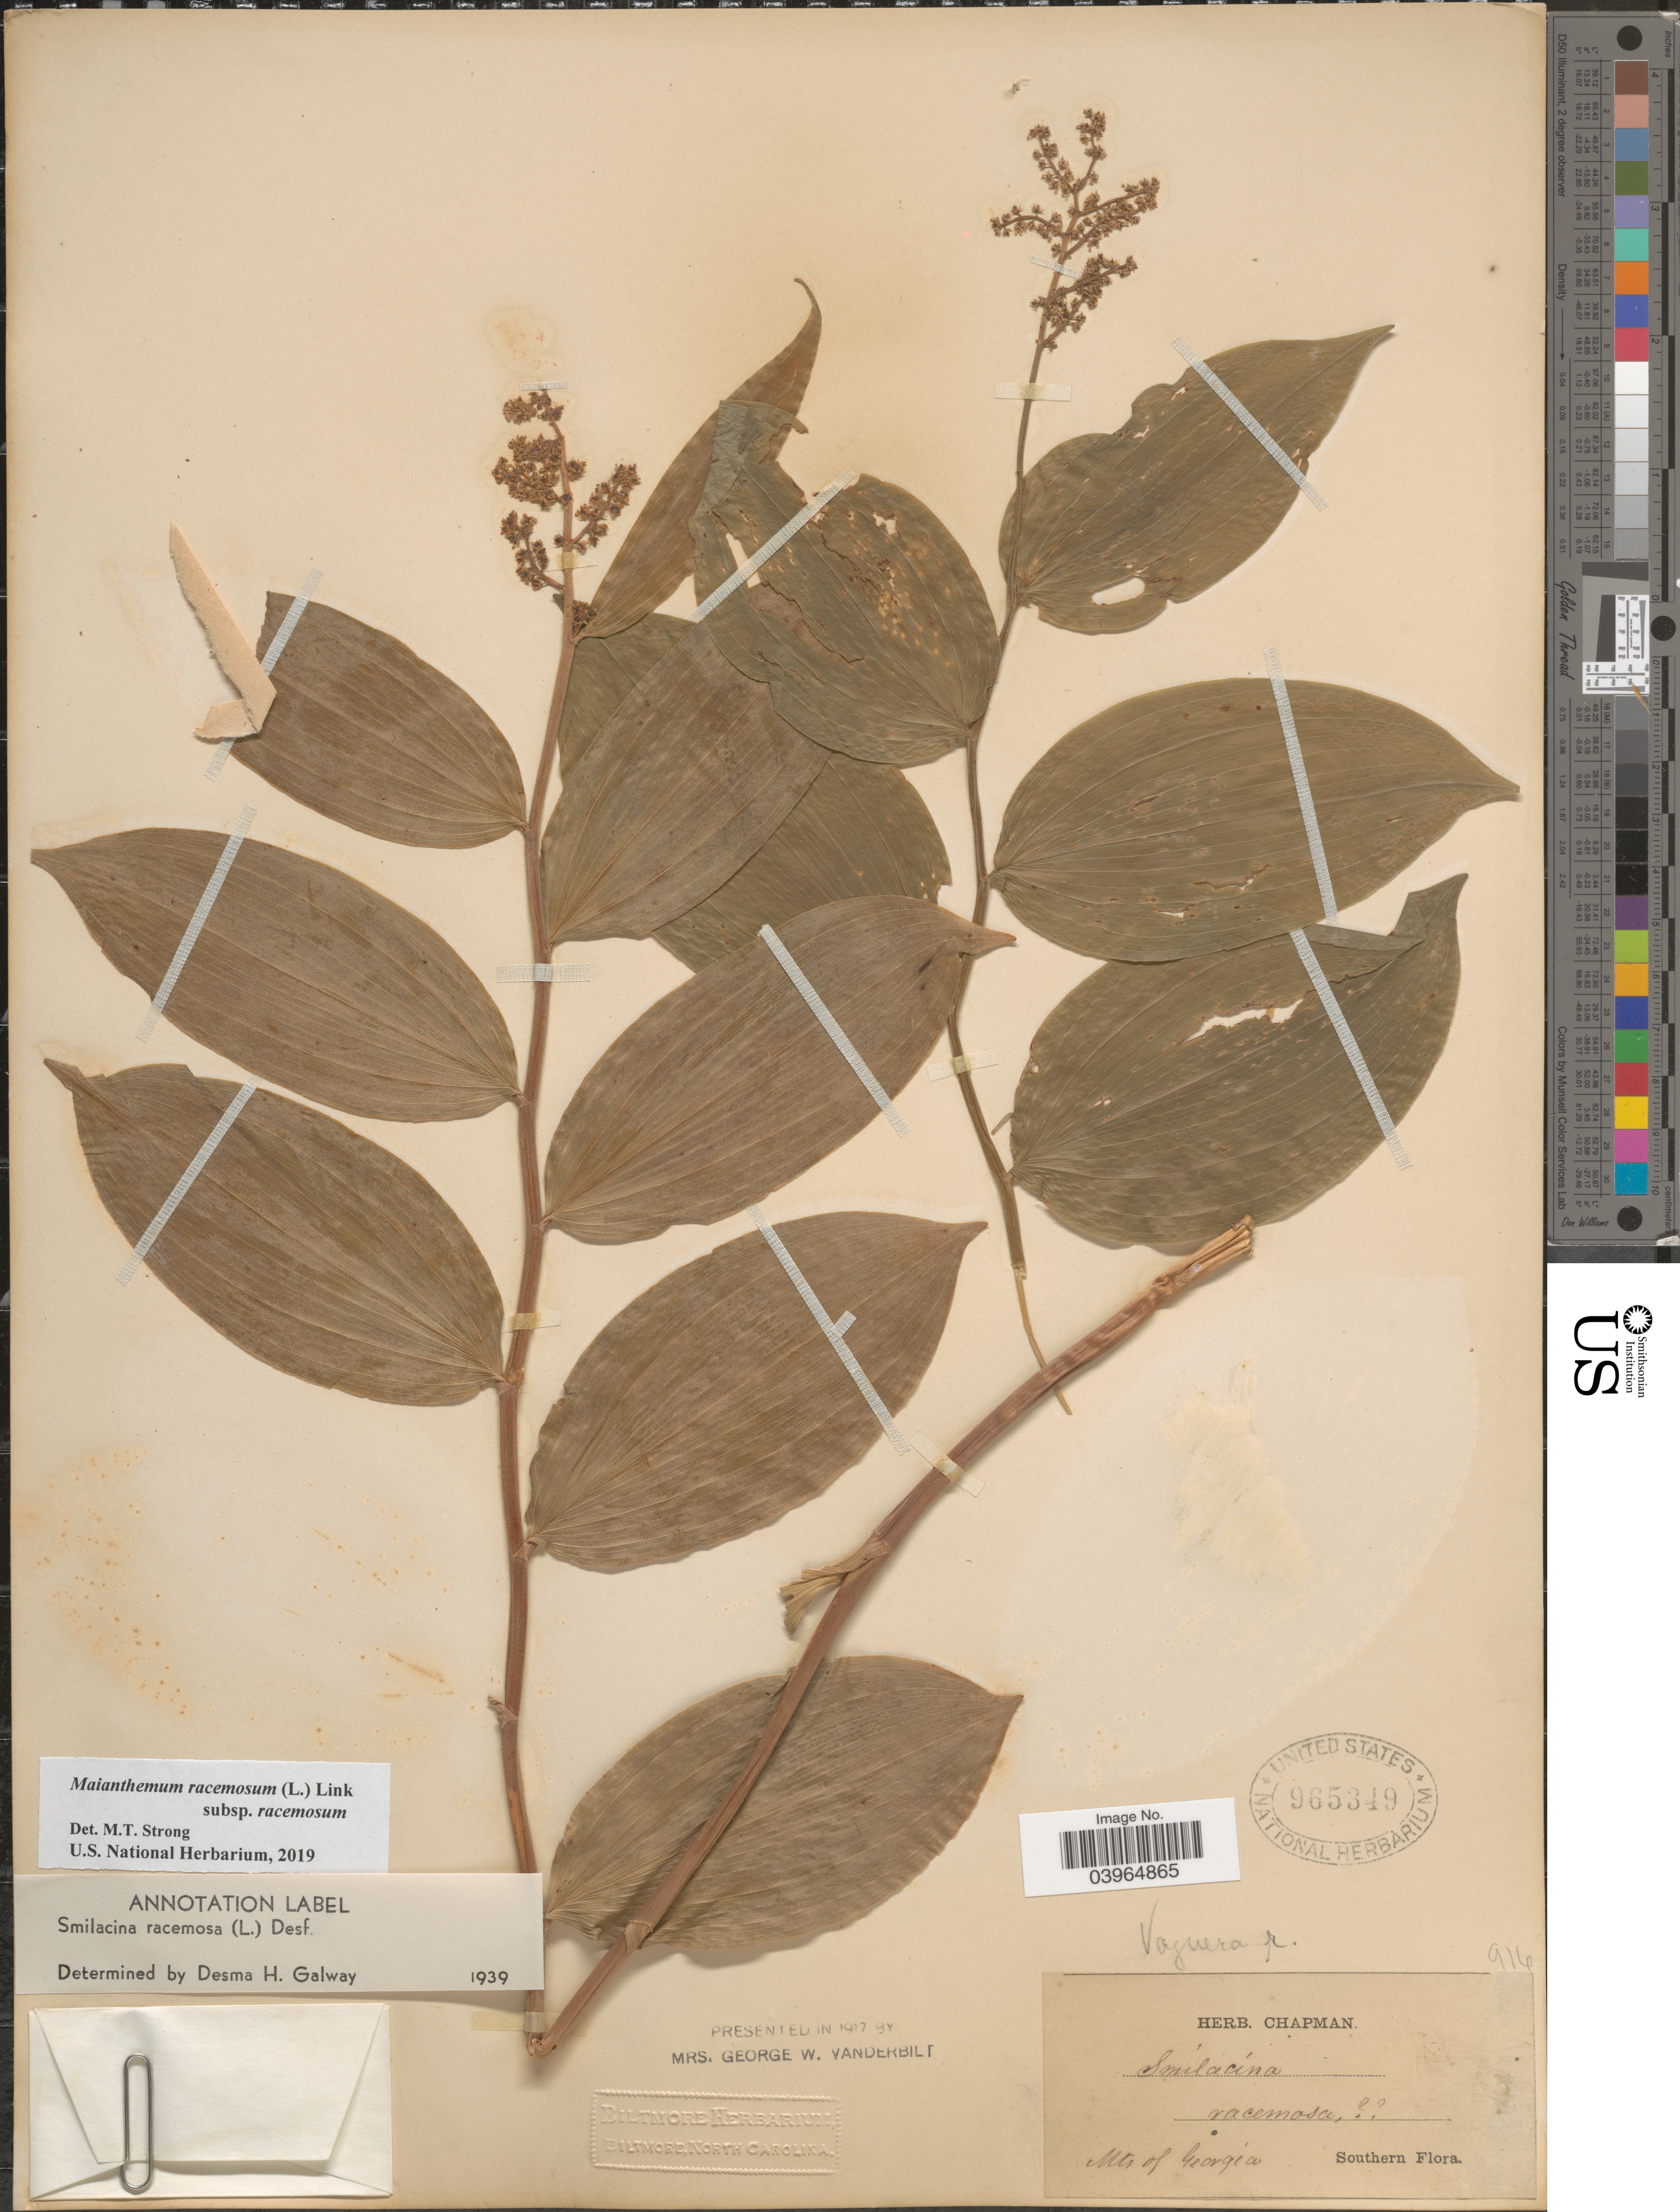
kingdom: Plantae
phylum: Tracheophyta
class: Liliopsida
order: Asparagales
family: Asparagaceae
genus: Maianthemum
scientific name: Maianthemum racemosum subsp. racemosum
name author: (L.) Link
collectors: ex herb. Chapman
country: United States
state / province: Georgia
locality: Mts of Georgia.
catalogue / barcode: US 965349